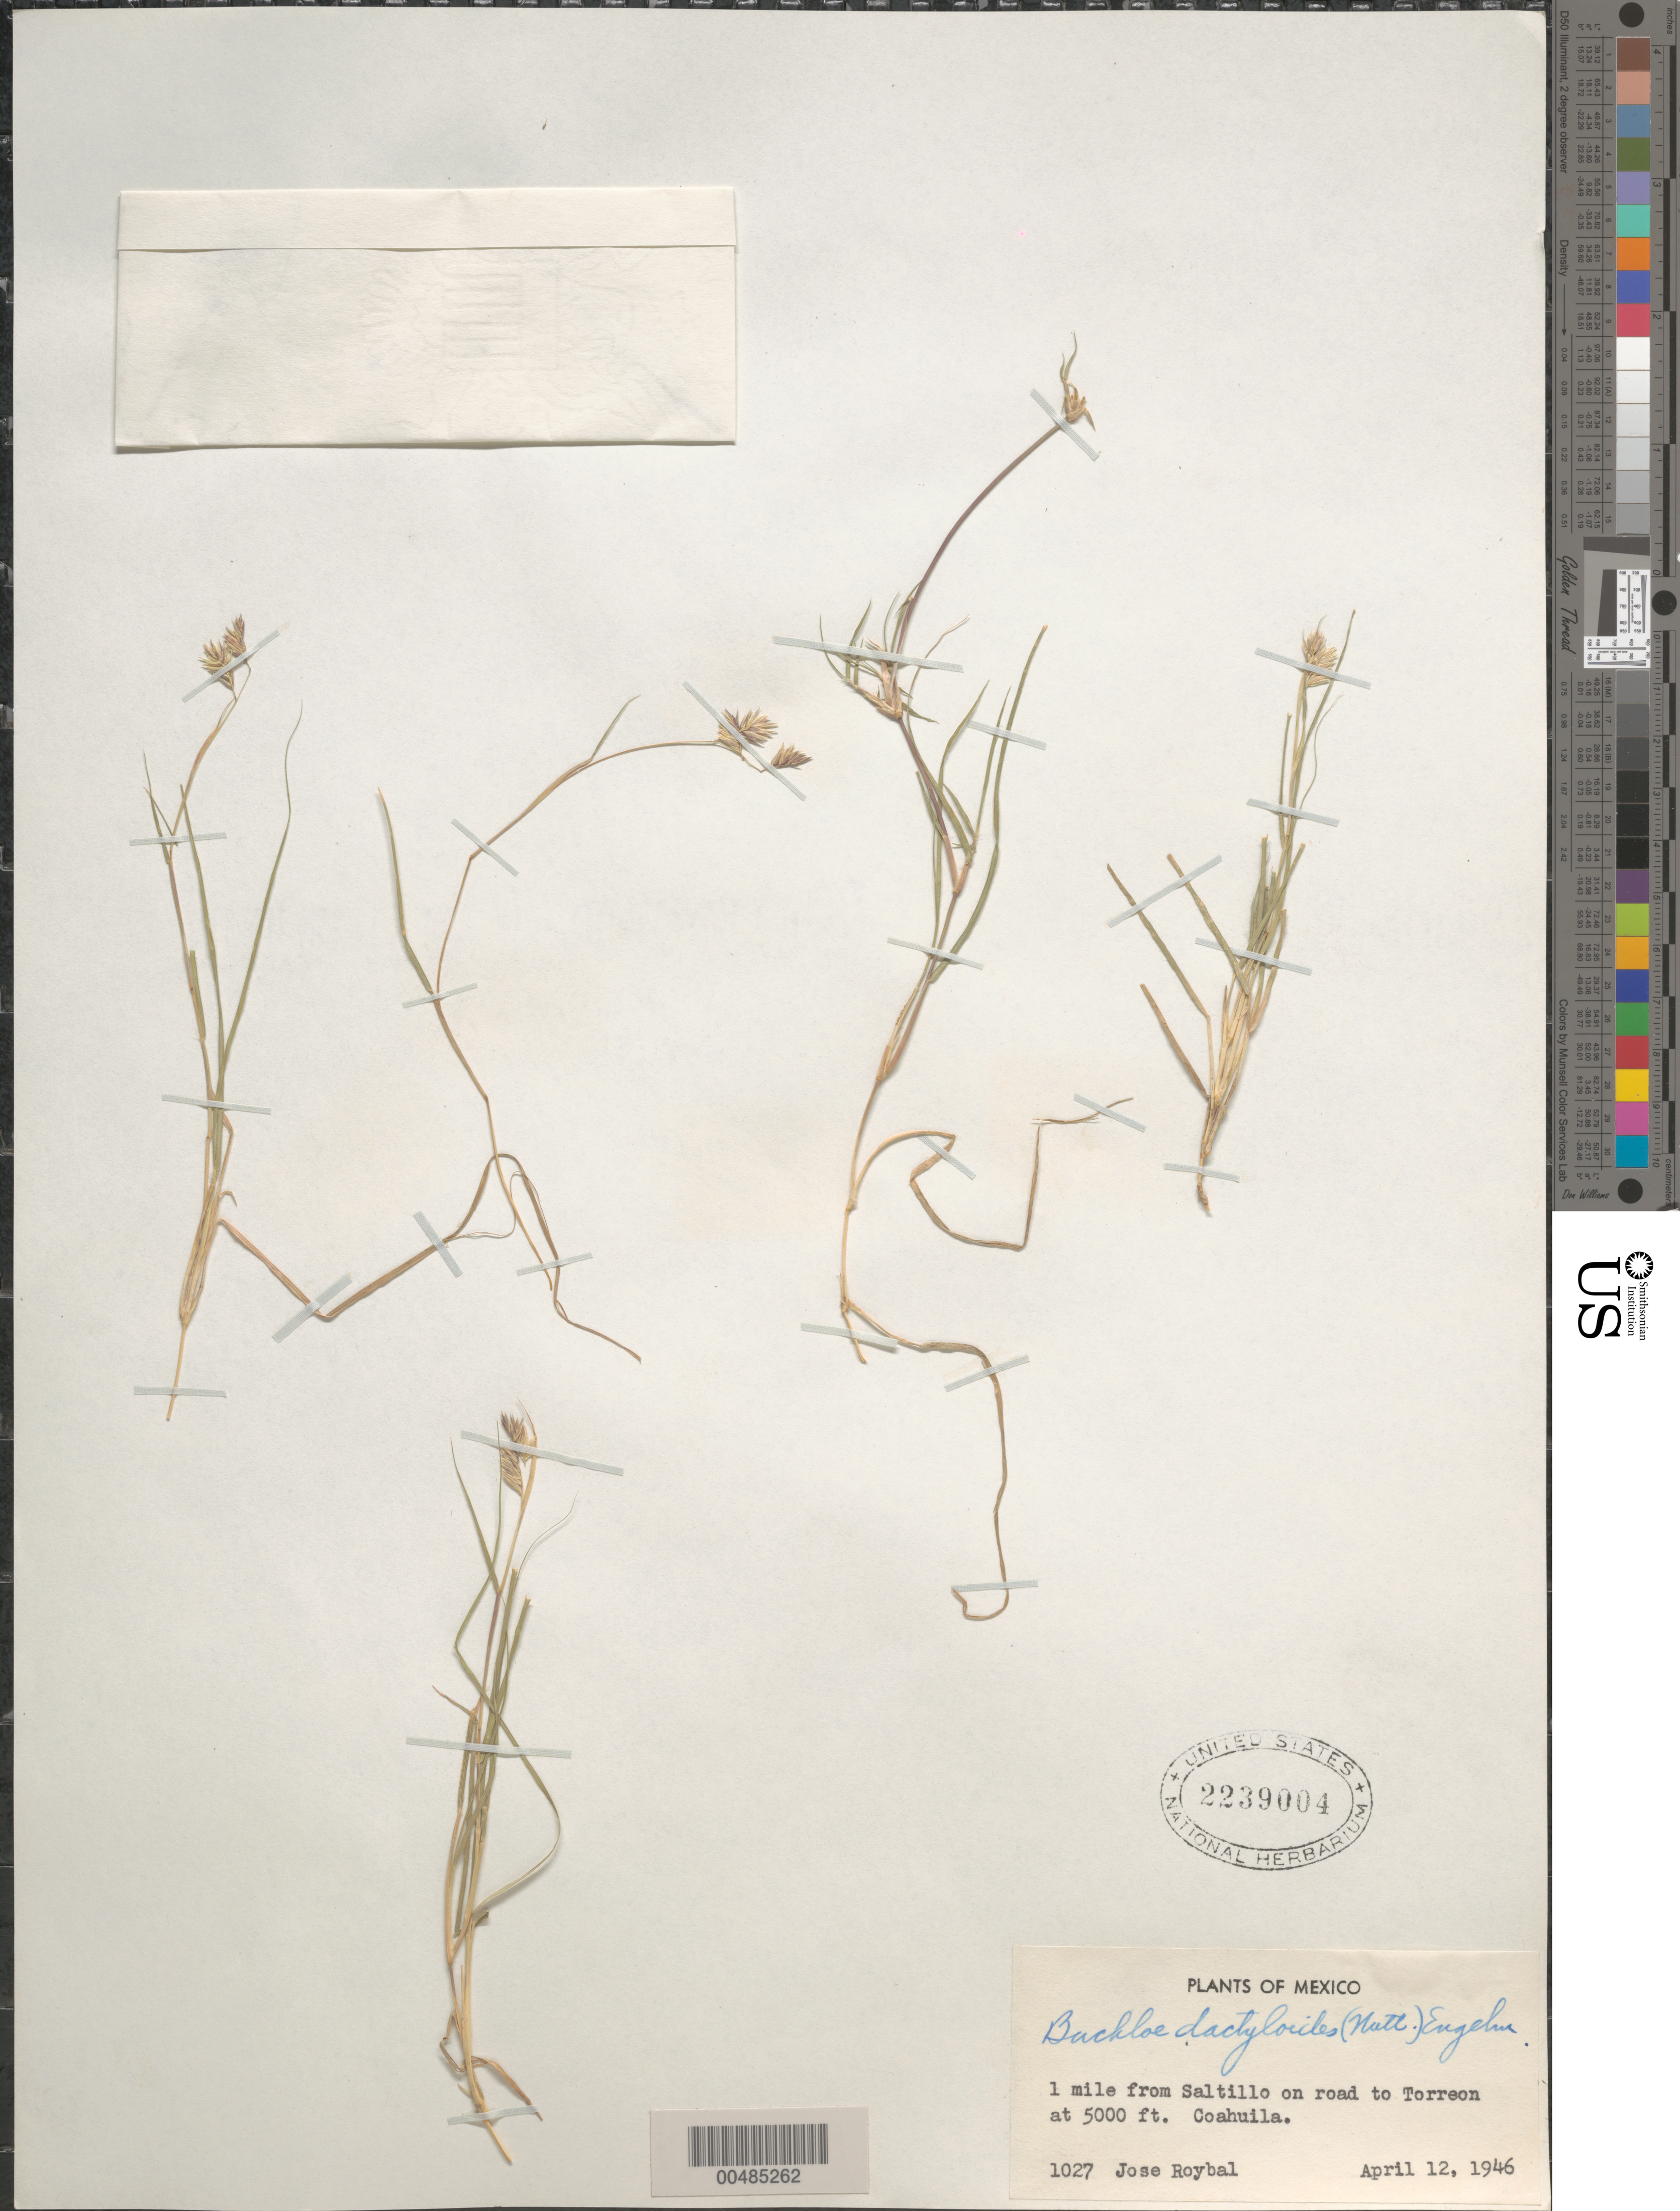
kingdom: Plantae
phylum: Tracheophyta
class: Liliopsida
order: Poales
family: Poaceae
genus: Buchloe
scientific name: Buchloe dactyloides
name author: (Nutt.) Engelm.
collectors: J. J. Roybal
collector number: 1027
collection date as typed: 12 Apr 1946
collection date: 1946-04-12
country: Mexico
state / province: Coahuila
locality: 1 mi from Saltillo on road to Torreon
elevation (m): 1524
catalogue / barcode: US 2239004